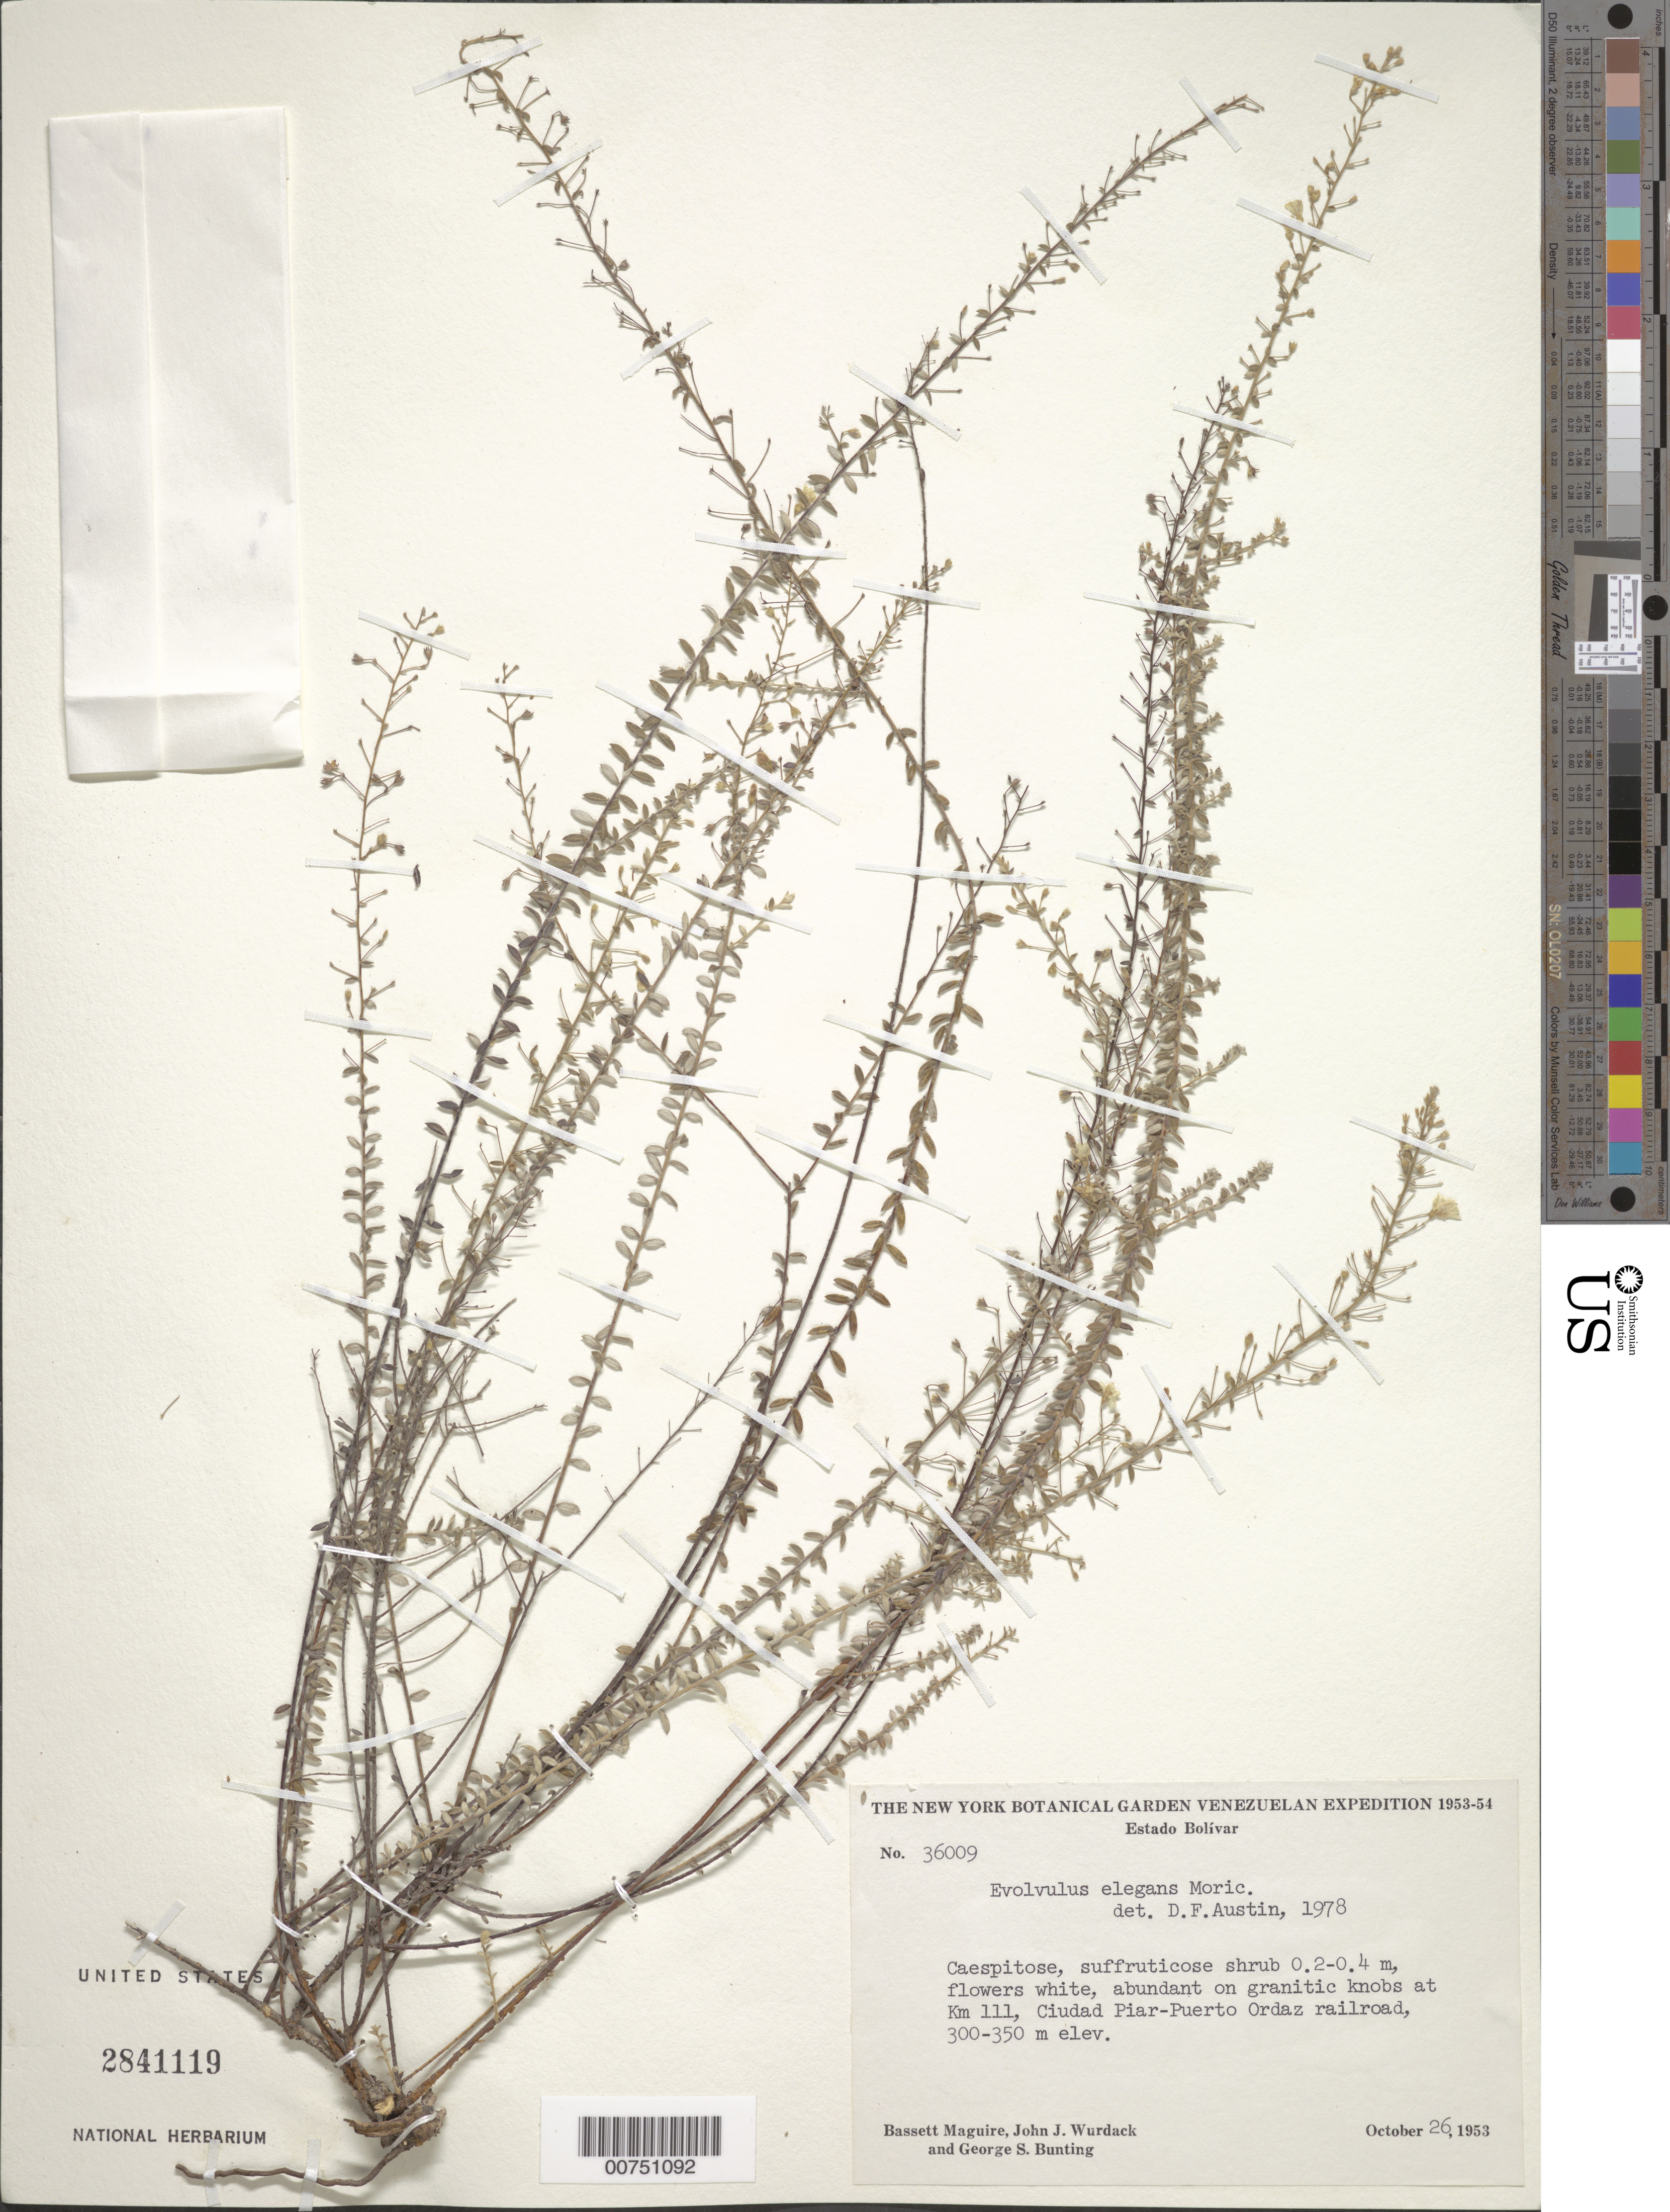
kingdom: Plantae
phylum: Tracheophyta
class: Magnoliopsida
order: Solanales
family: Convolvulaceae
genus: Evolvulus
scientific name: Evolvulus elegans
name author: Moric.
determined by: Austin, D. F.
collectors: B. Maguire, J. J. Wurdack & G. S. Bunting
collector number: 36009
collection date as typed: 26-Oct-53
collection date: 1953-10-26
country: Venezuela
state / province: Bolívar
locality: Cuidad Piar, Puerto Ordaz-Cerro Bolívar railroad, km 111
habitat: Granitic knobs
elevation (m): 300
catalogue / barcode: US 2841119